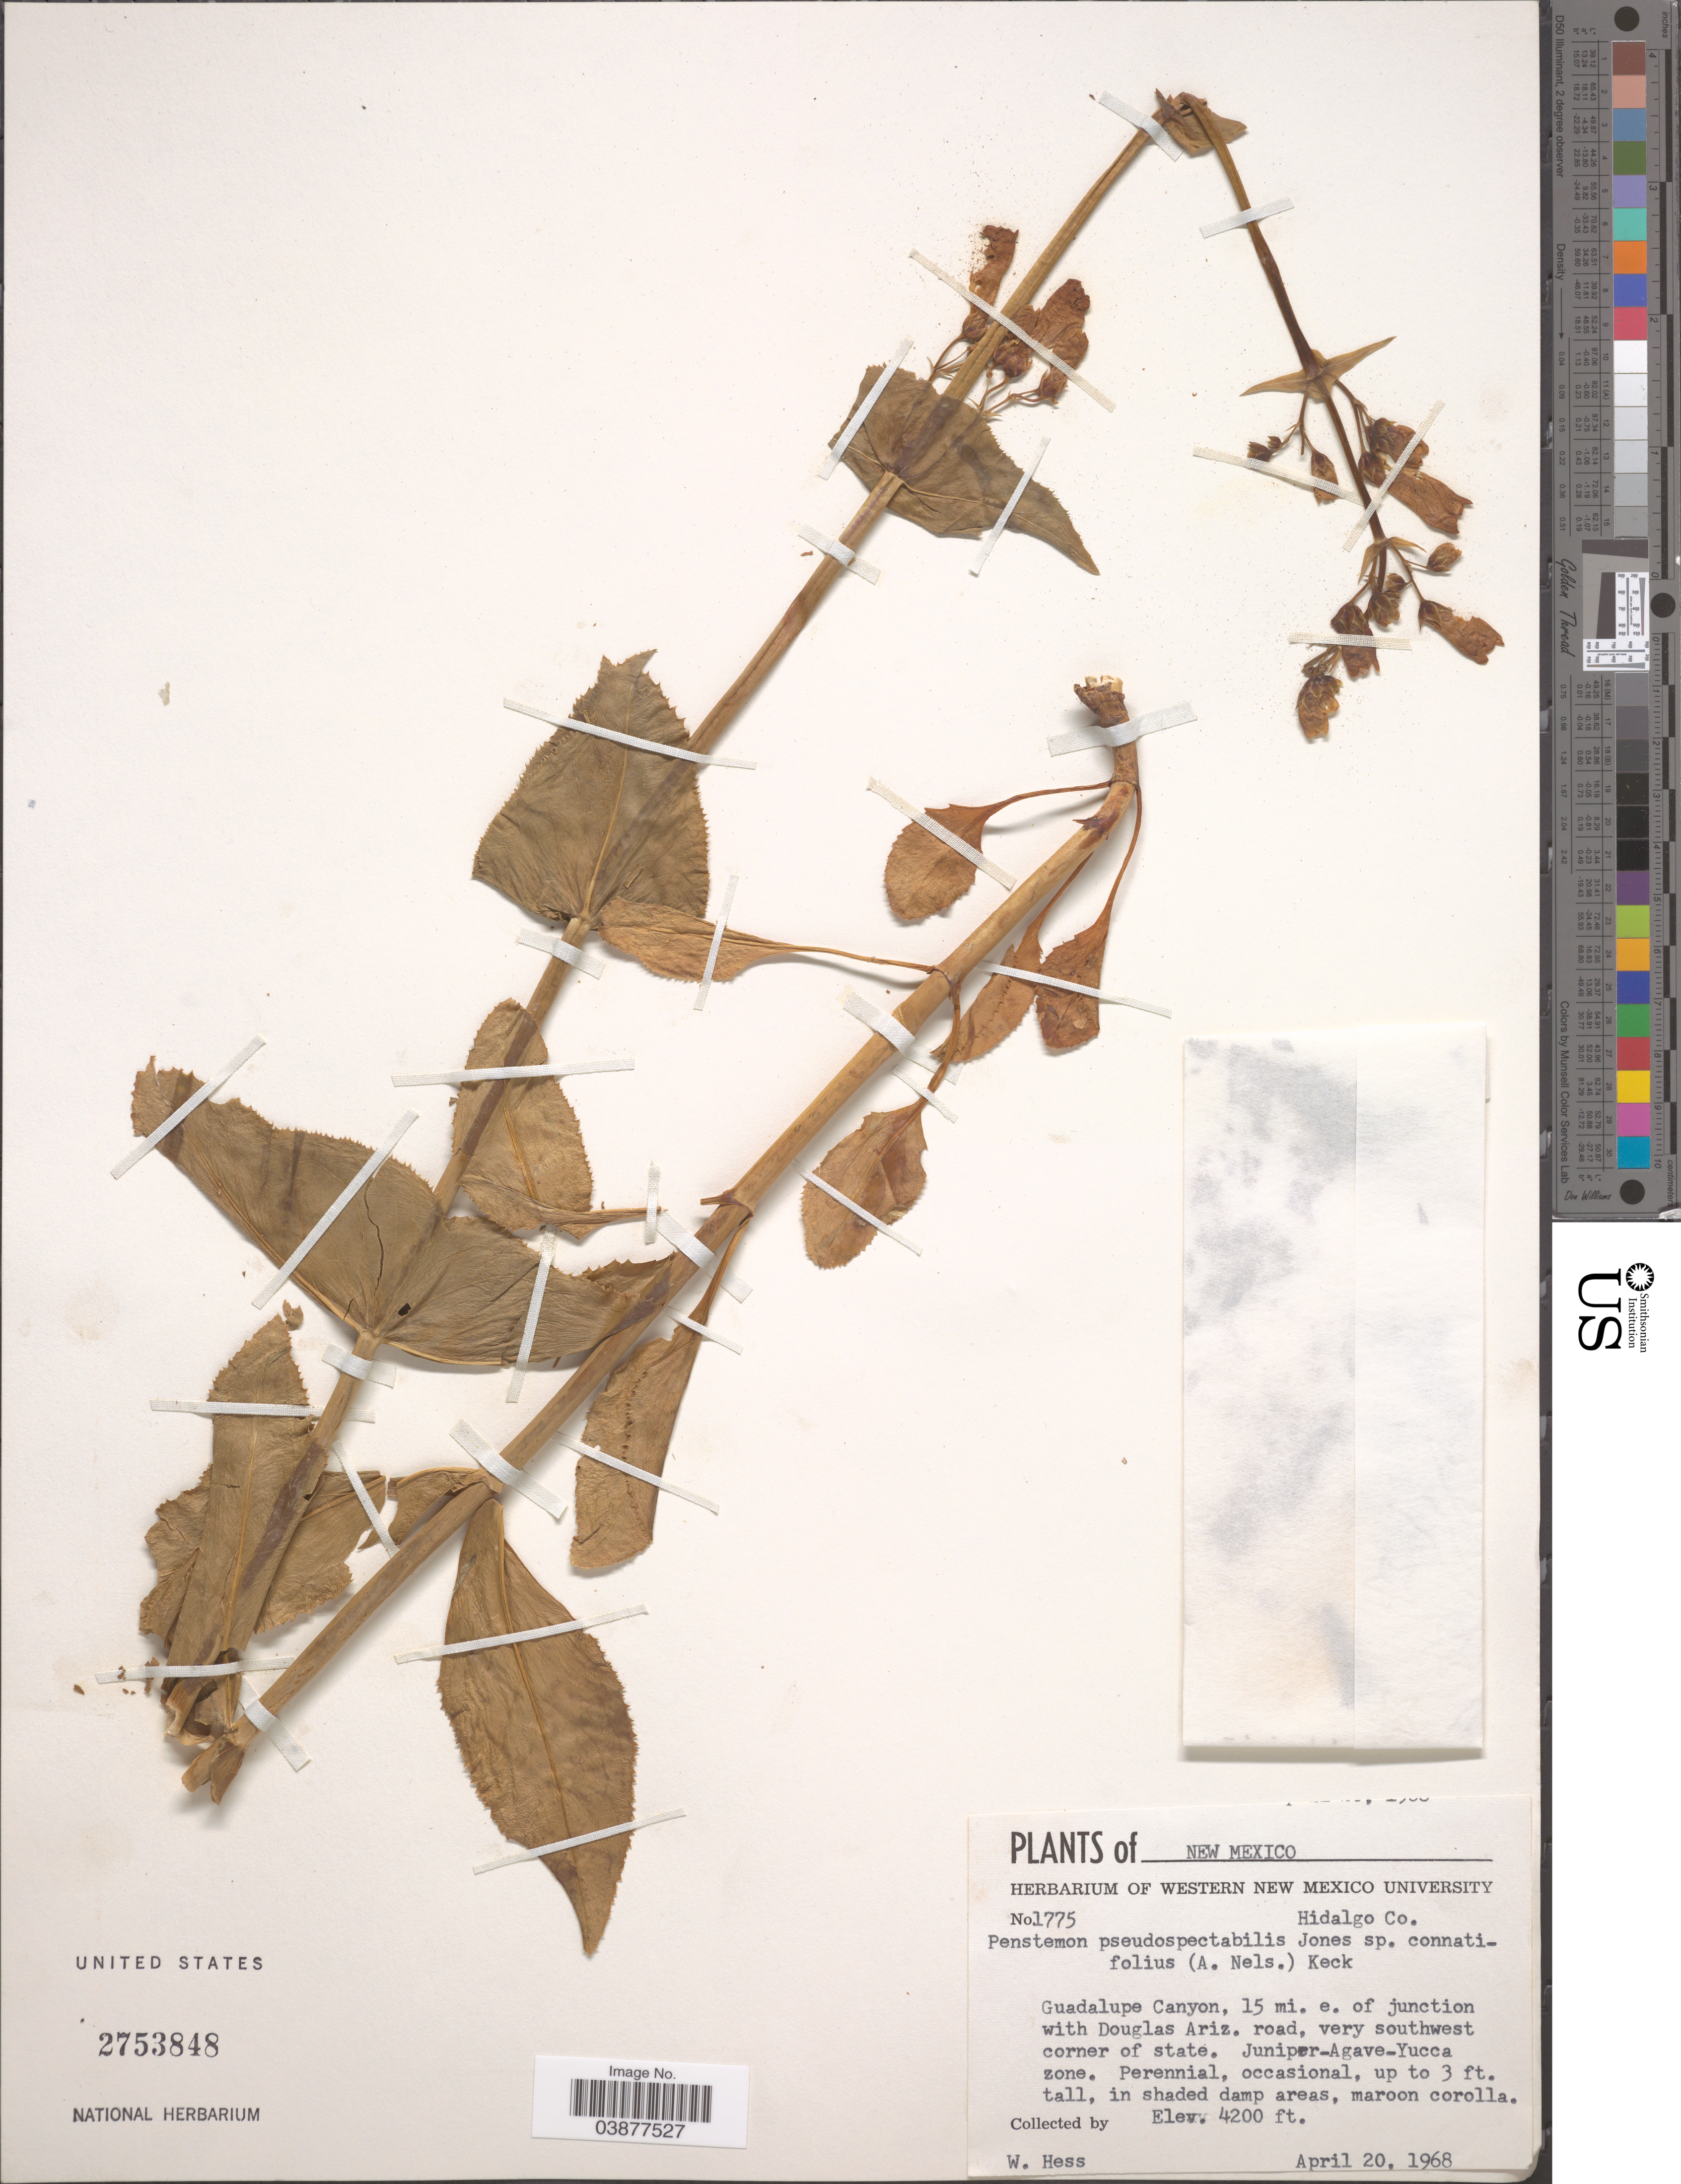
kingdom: Plantae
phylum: Tracheophyta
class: Magnoliopsida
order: Lamiales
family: Plantaginaceae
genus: Penstemon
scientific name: Penstemon pseudospectabilis var. connatifolius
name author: (A. Nelson) D.D. Keck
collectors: W. Hess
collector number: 1775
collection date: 1968-04-20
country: United States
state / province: New Mexico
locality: Guadalupe Canyon, 15 mi. e. of junction with Douglas Ariz. road, very southwest corner of state.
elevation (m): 1280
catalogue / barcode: US 2753848